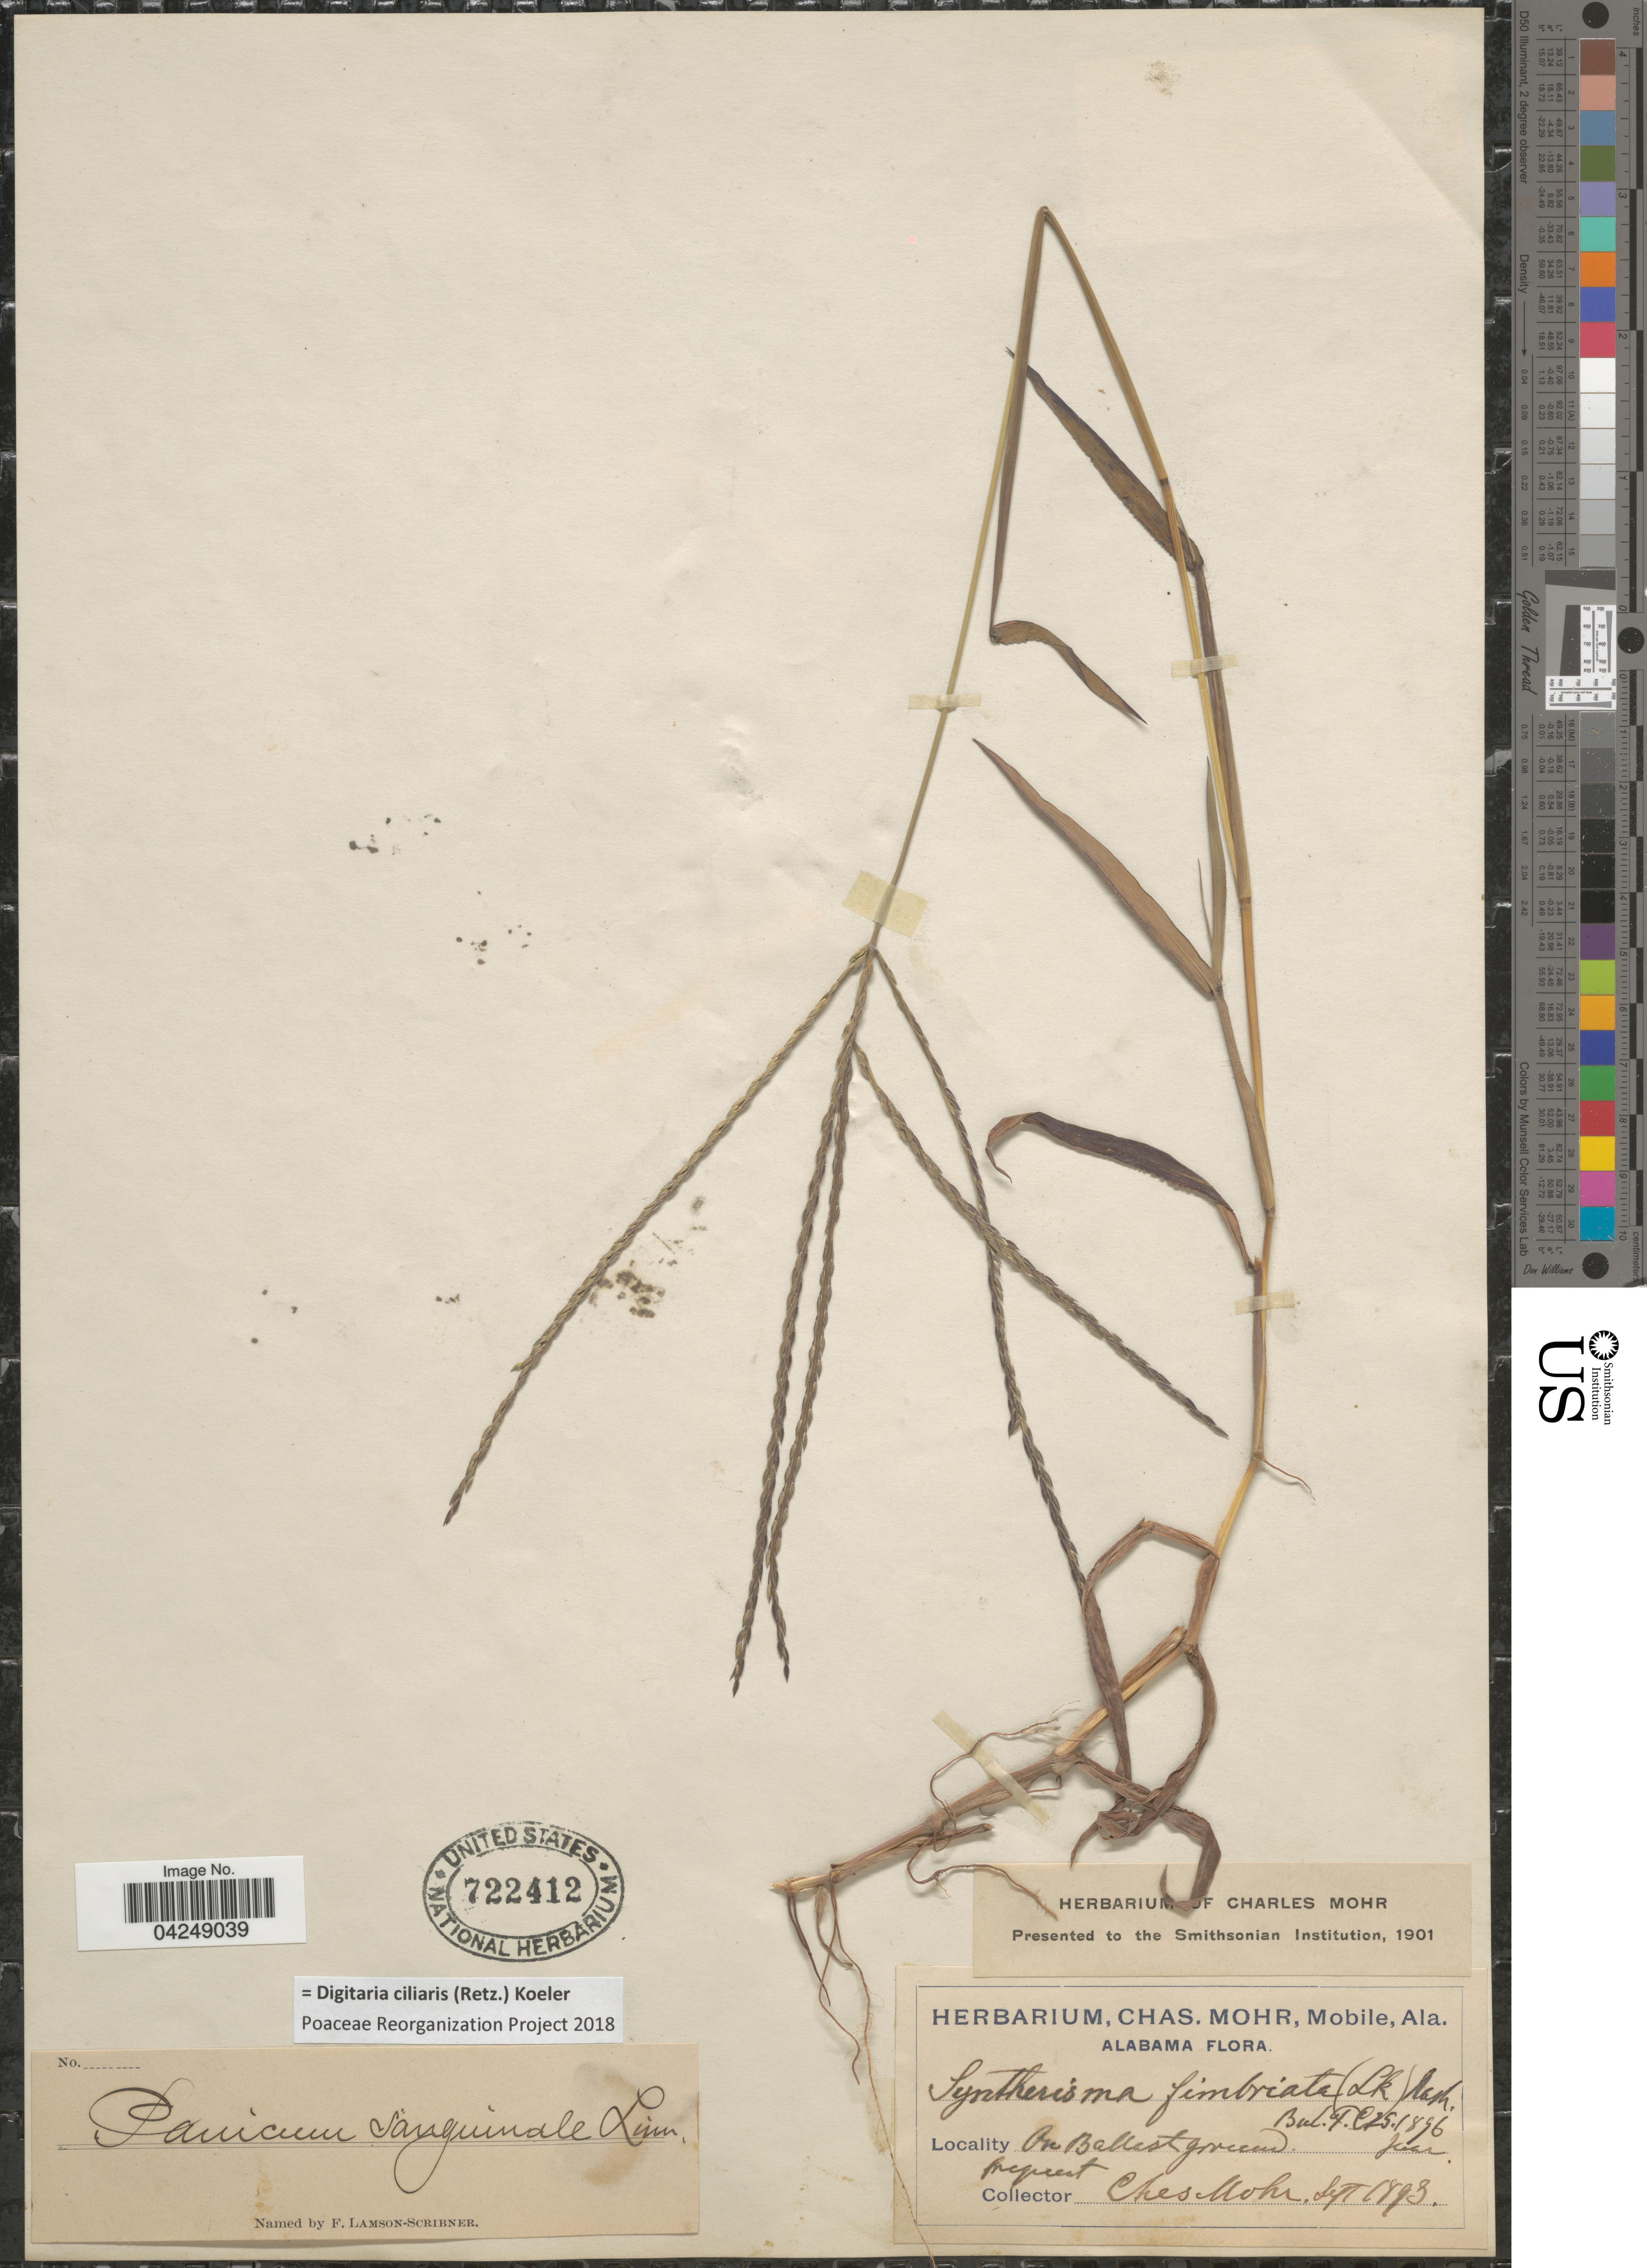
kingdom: Plantae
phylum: Tracheophyta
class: Liliopsida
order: Poales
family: Poaceae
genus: Digitaria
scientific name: Digitaria ciliaris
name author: (Retz.) Koeler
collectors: Mohr, C. T. (herbarium)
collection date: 1893-09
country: United States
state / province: Alabama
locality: On Ballestground.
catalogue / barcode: US 722412